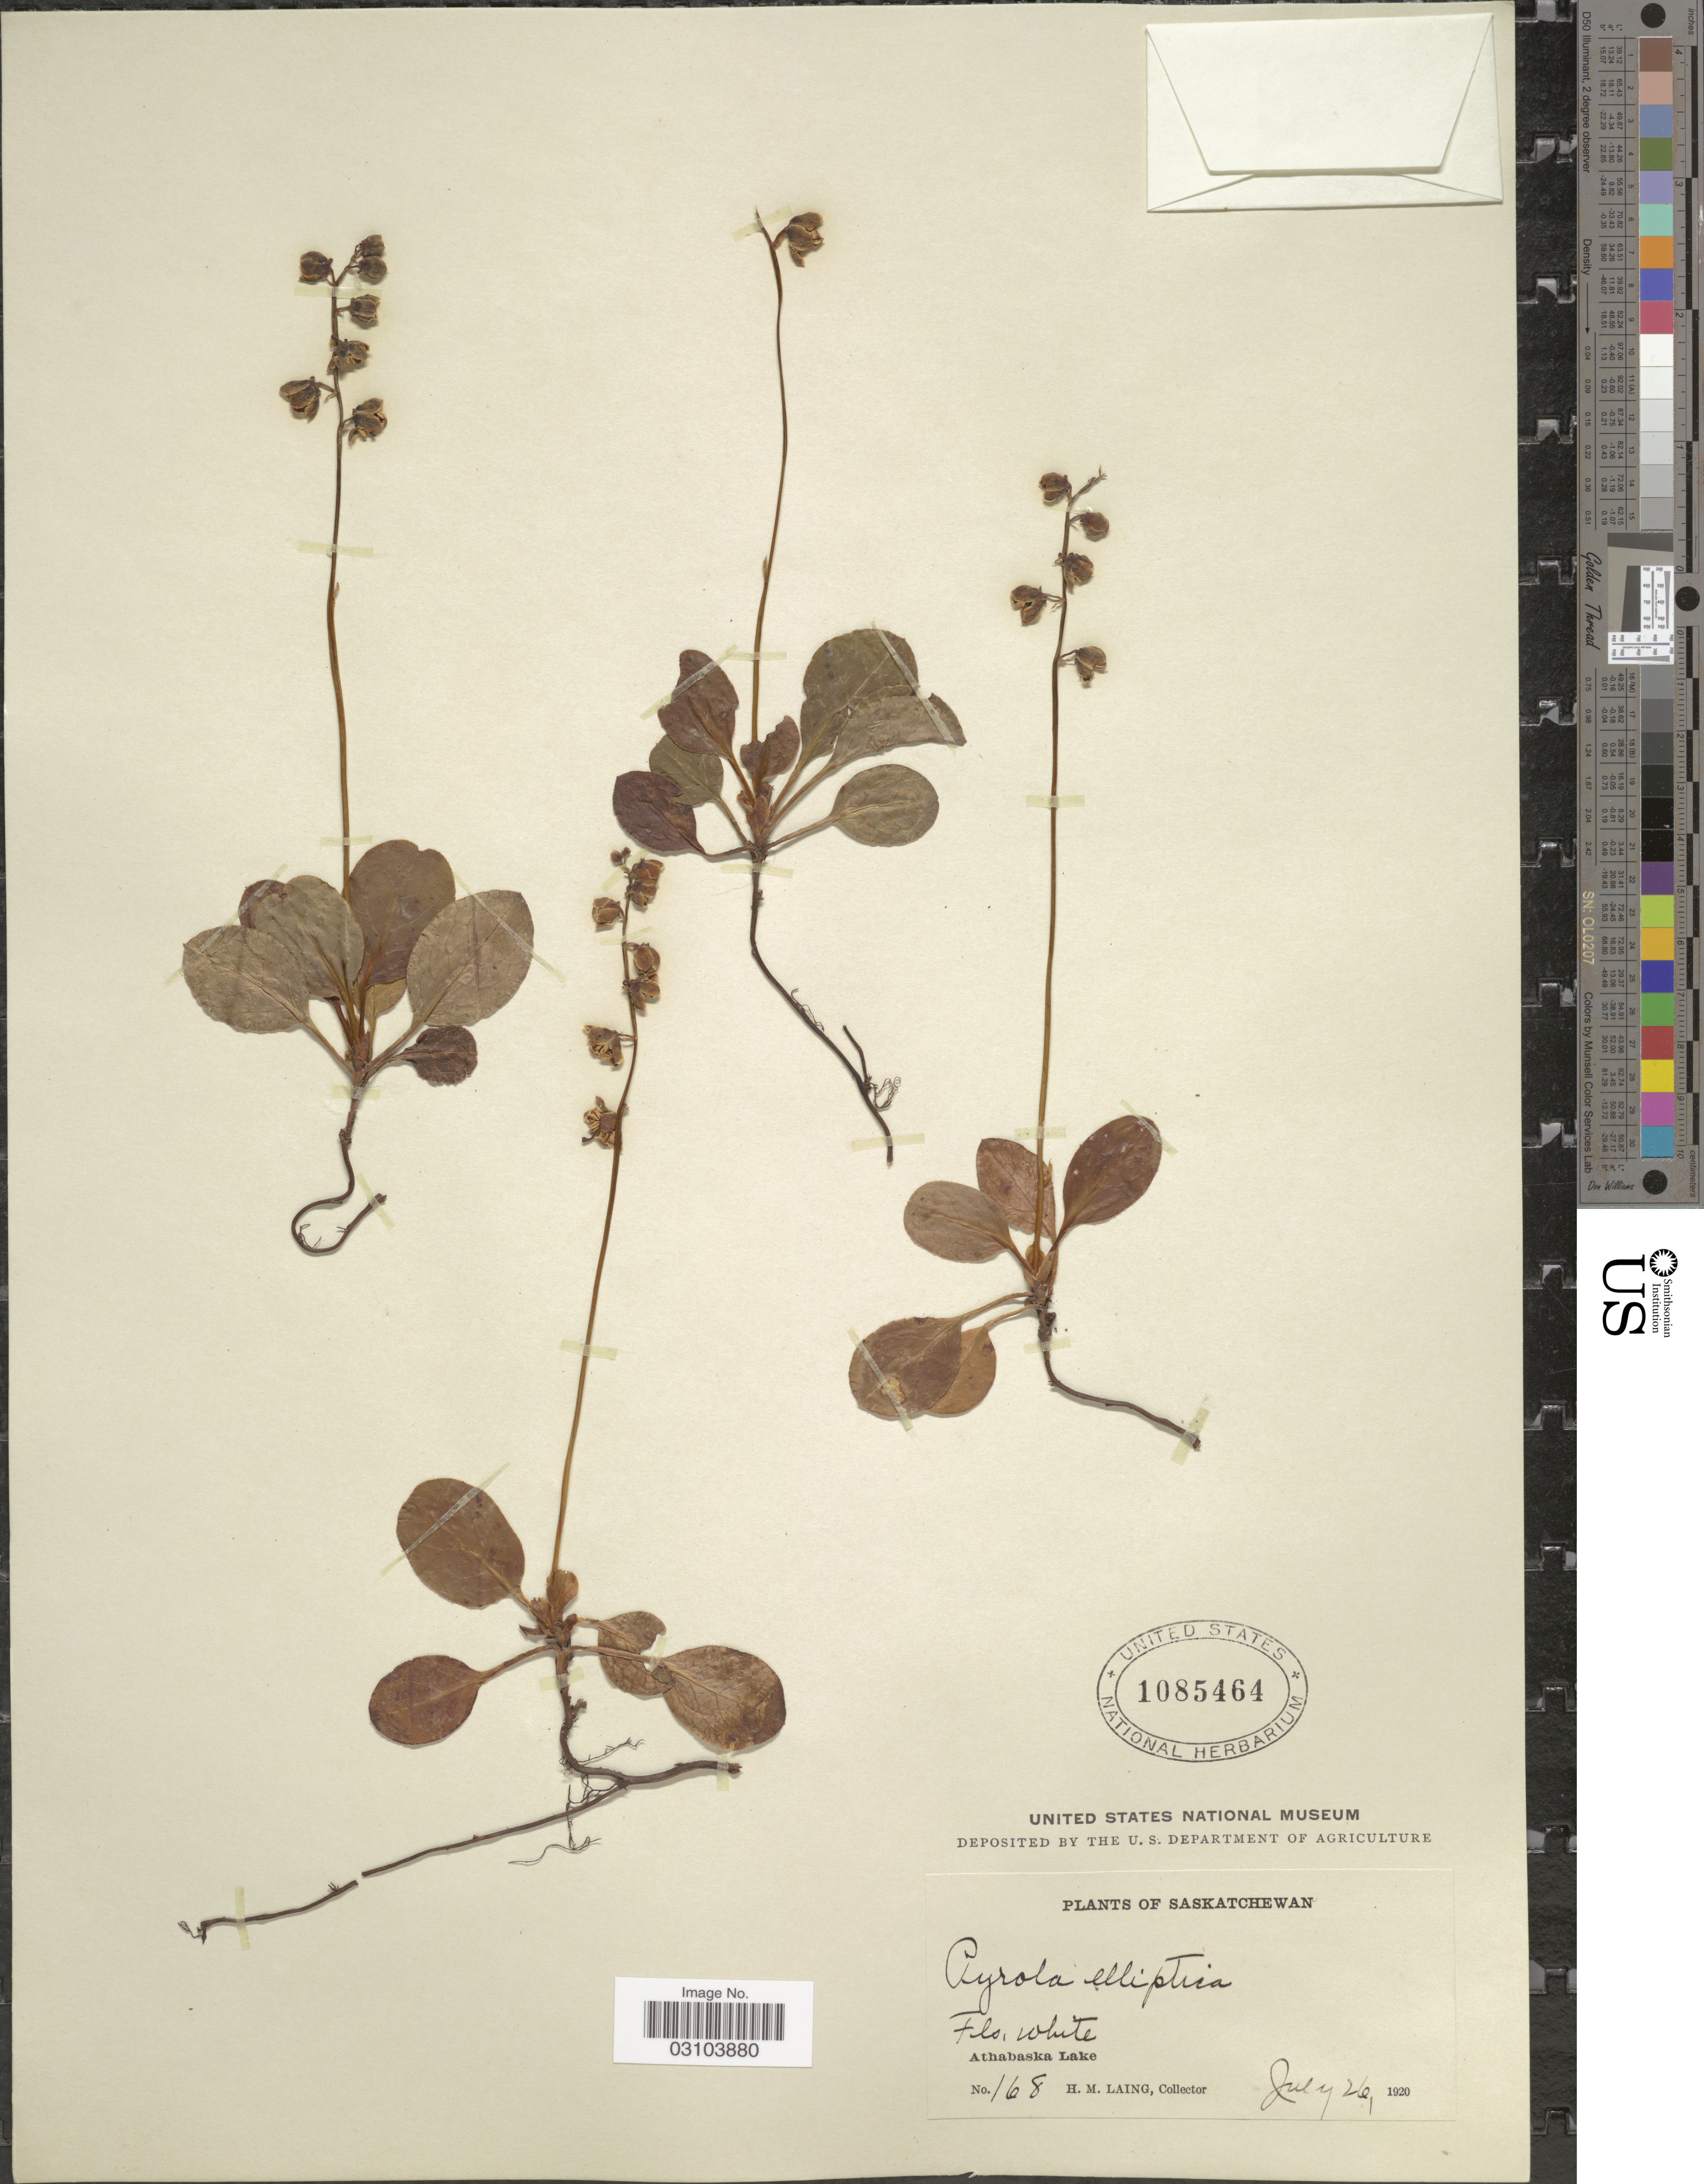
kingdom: Plantae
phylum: Tracheophyta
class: Magnoliopsida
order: Ericales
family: Ericaceae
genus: Pyrola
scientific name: Pyrola elliptica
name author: Nutt.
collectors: H. Laing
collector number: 168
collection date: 1920-07-26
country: Canada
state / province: Saskatchewan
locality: Athabaska Lake.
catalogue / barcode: US 1085464